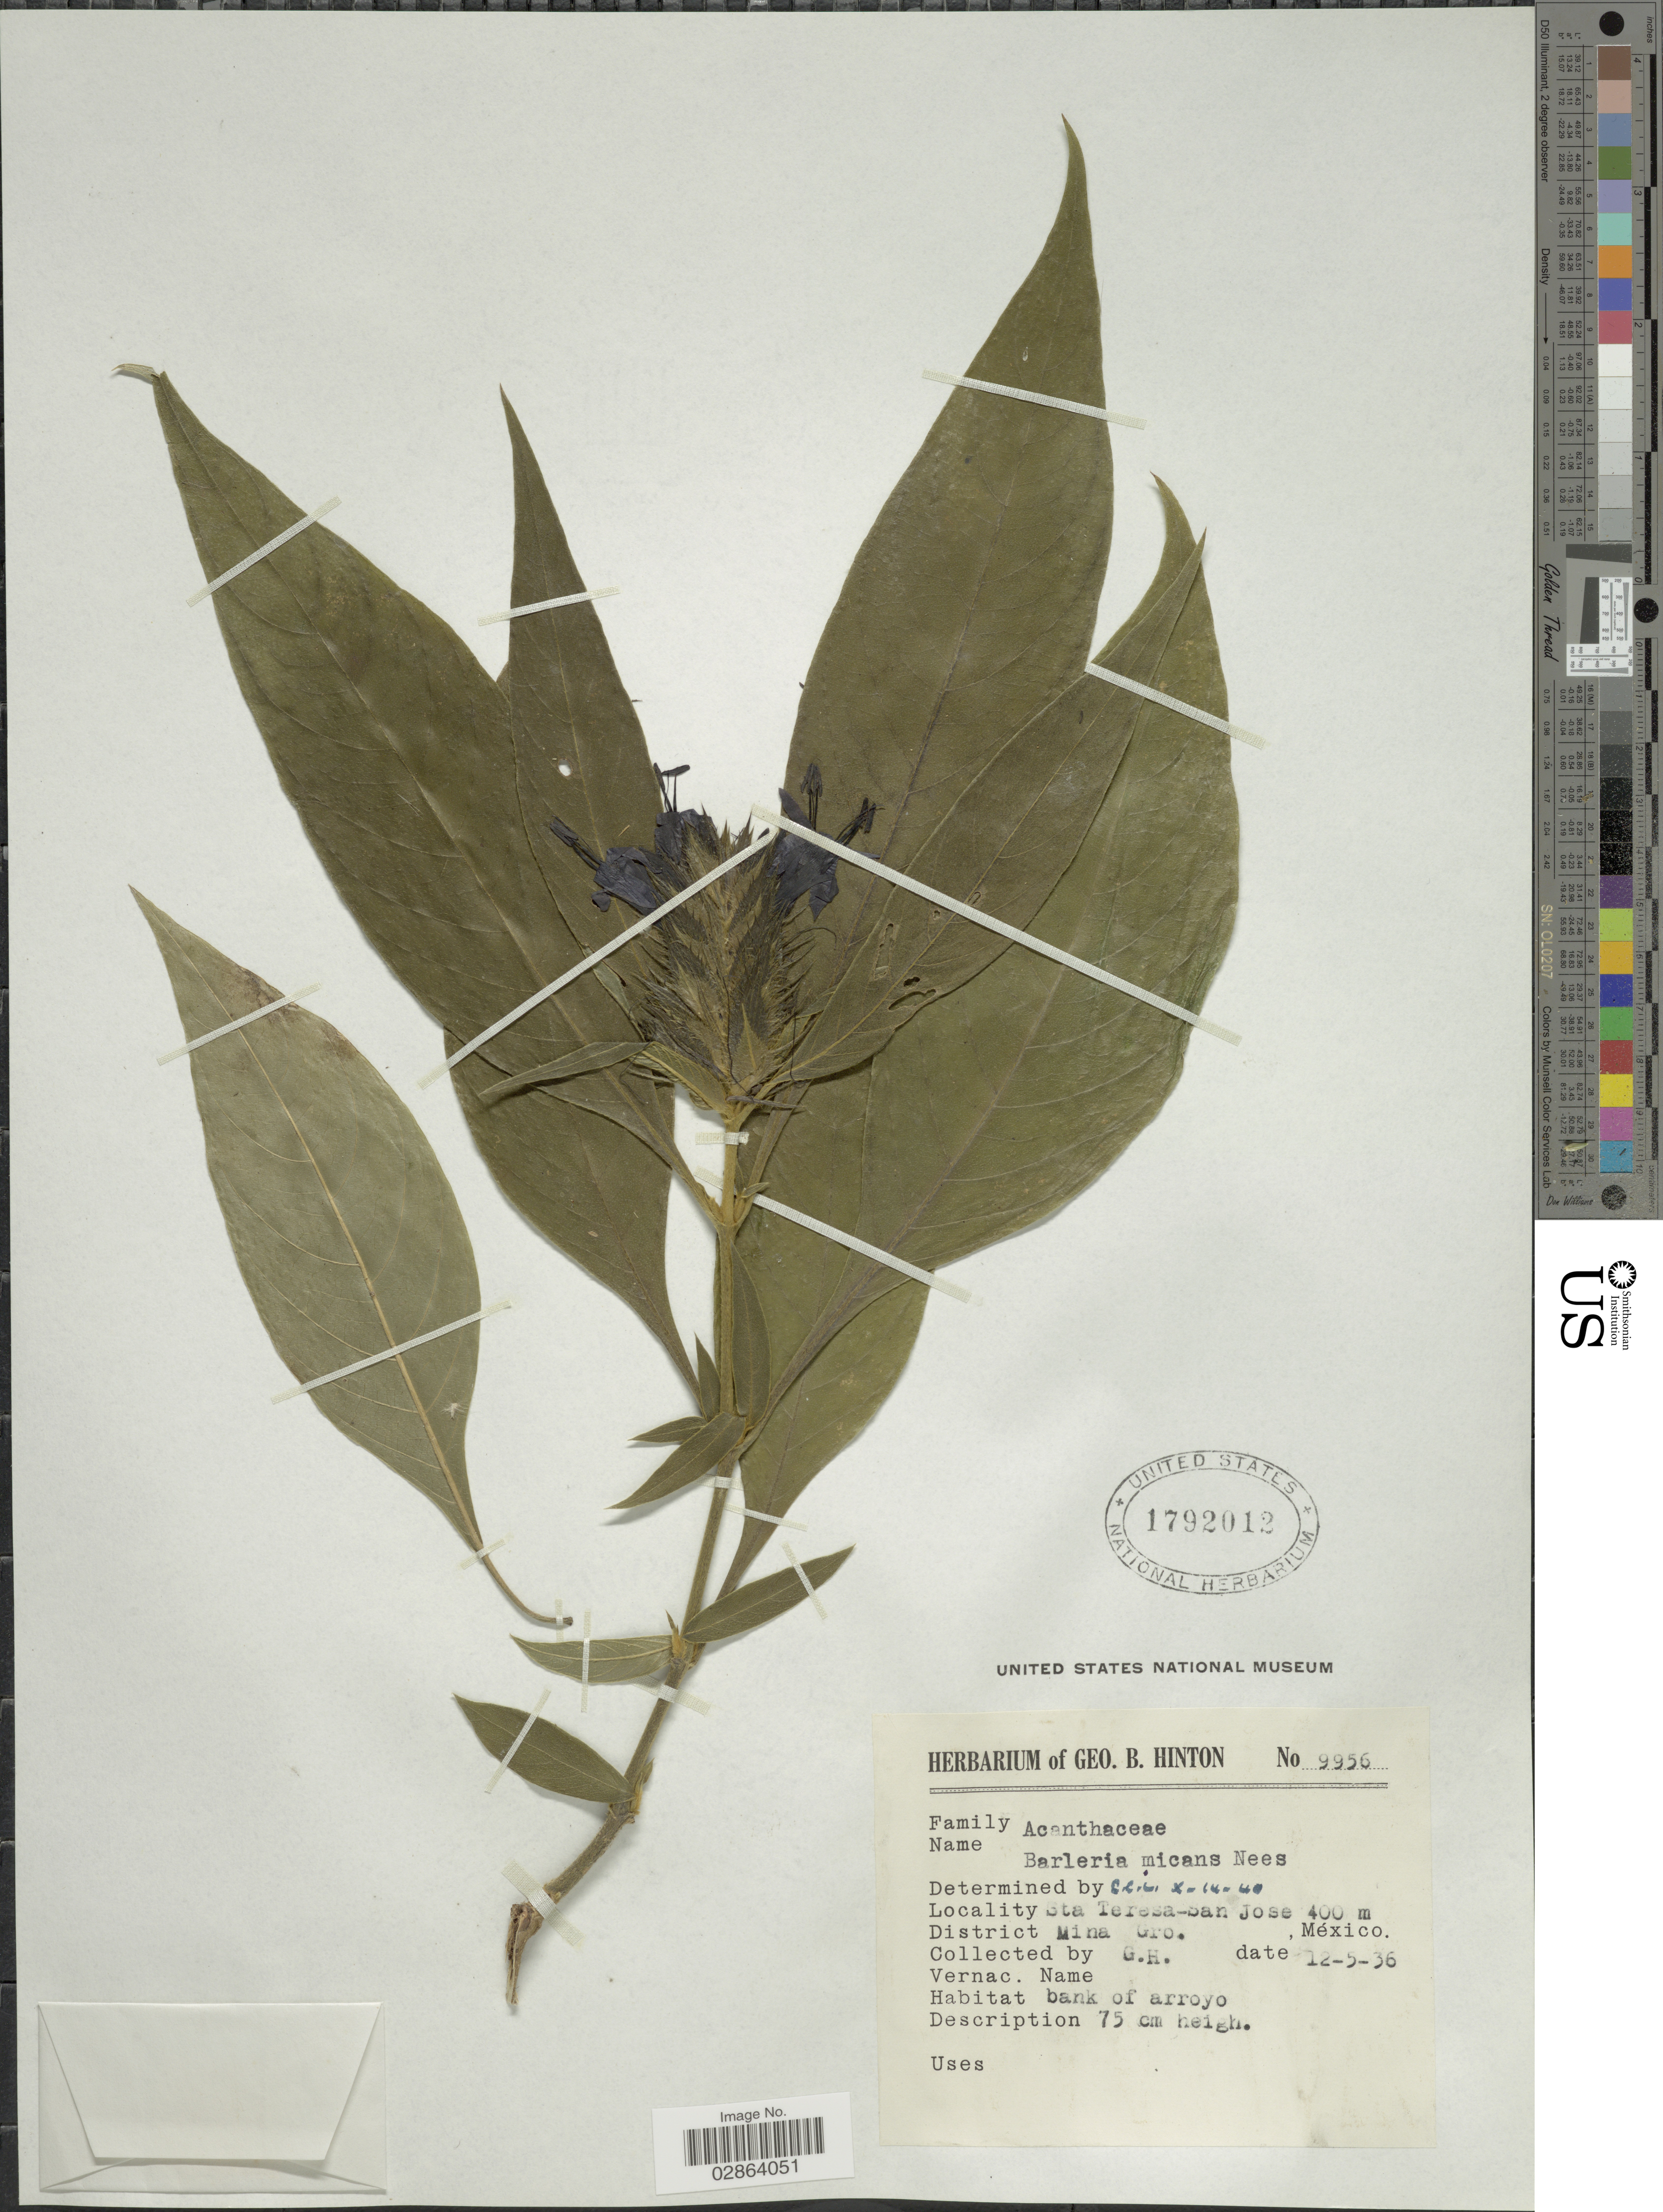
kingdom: Plantae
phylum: Tracheophyta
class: Magnoliopsida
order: Lamiales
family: Acanthaceae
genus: Barleria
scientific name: Barleria oenotheroides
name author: Dum. Cours.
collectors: G. B. Hinton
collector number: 9956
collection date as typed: Transcribed d/m/y: 12/5/36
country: Mexico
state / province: Guerrero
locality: Sta Teresa-San Jose, District Mina, Gro.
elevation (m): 400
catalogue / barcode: US 1792012